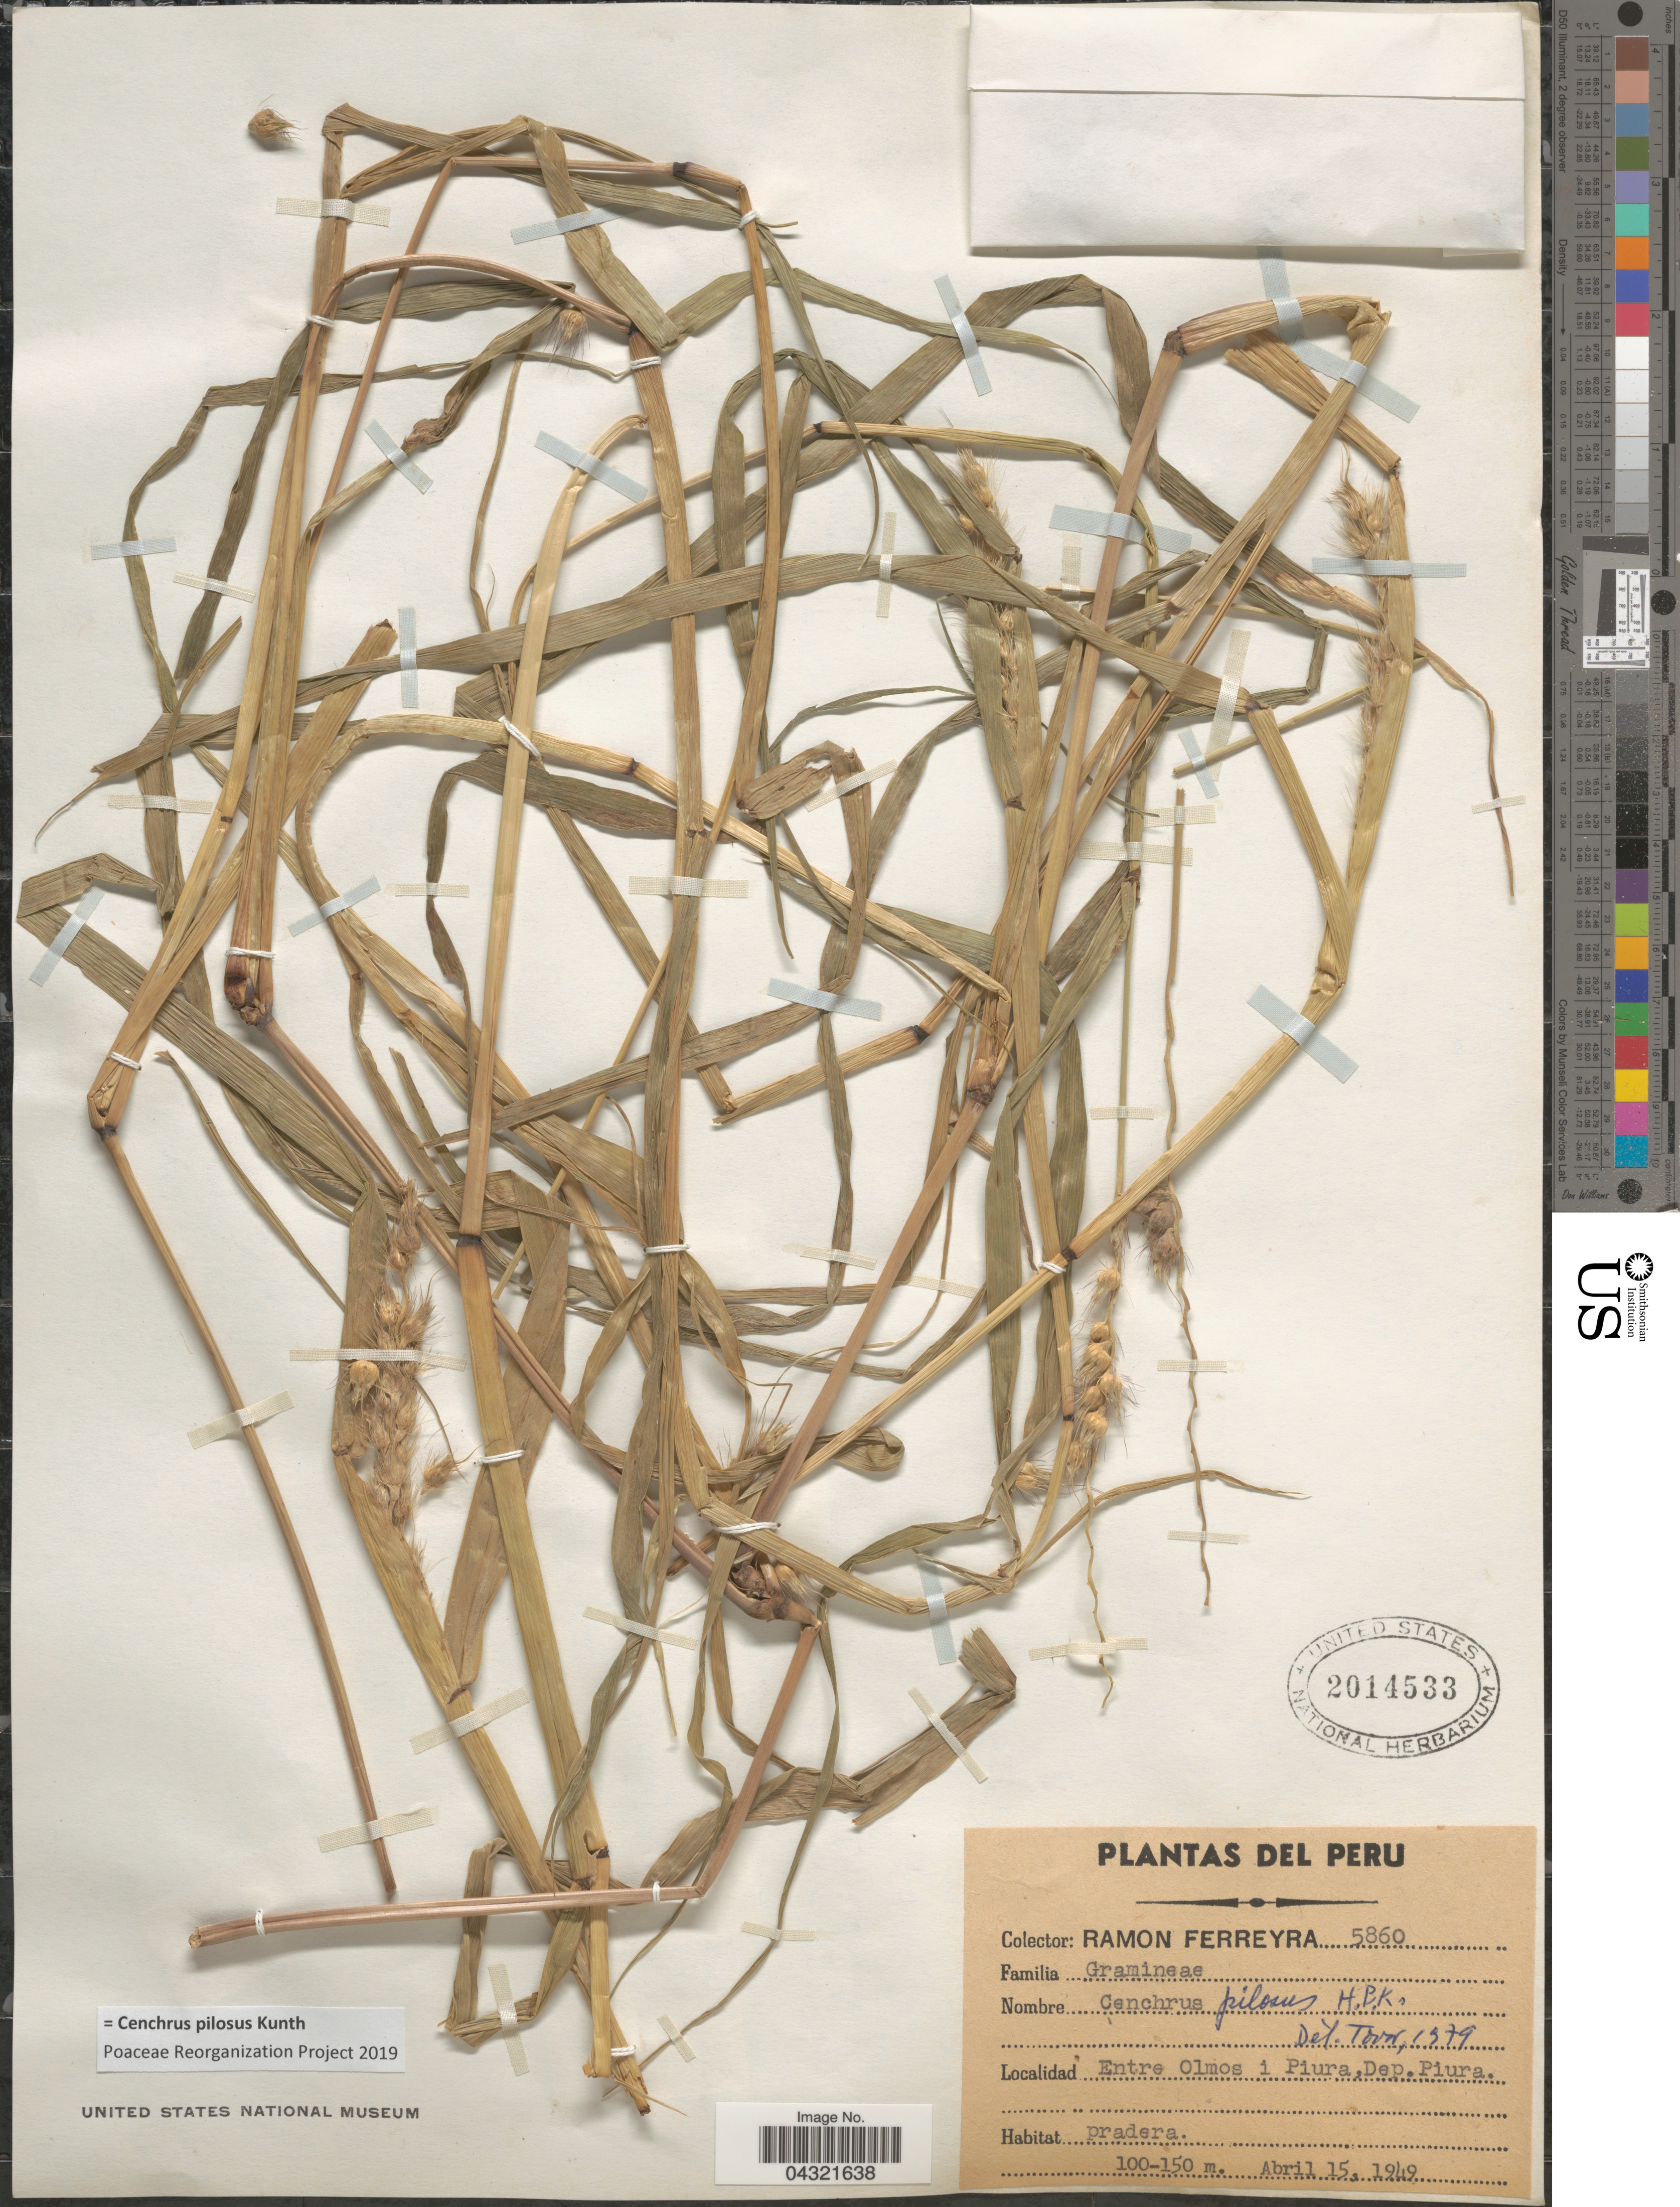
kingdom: Plantae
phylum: Tracheophyta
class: Liliopsida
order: Poales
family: Poaceae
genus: Cenchrus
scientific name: Cenchrus pilosus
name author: Kunth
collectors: R. A. Ferreyra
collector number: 5860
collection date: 1949-04-15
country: Peru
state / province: Piura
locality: Entre Olmos i Piura, Dep. Piura.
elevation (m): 100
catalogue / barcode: US 2014533